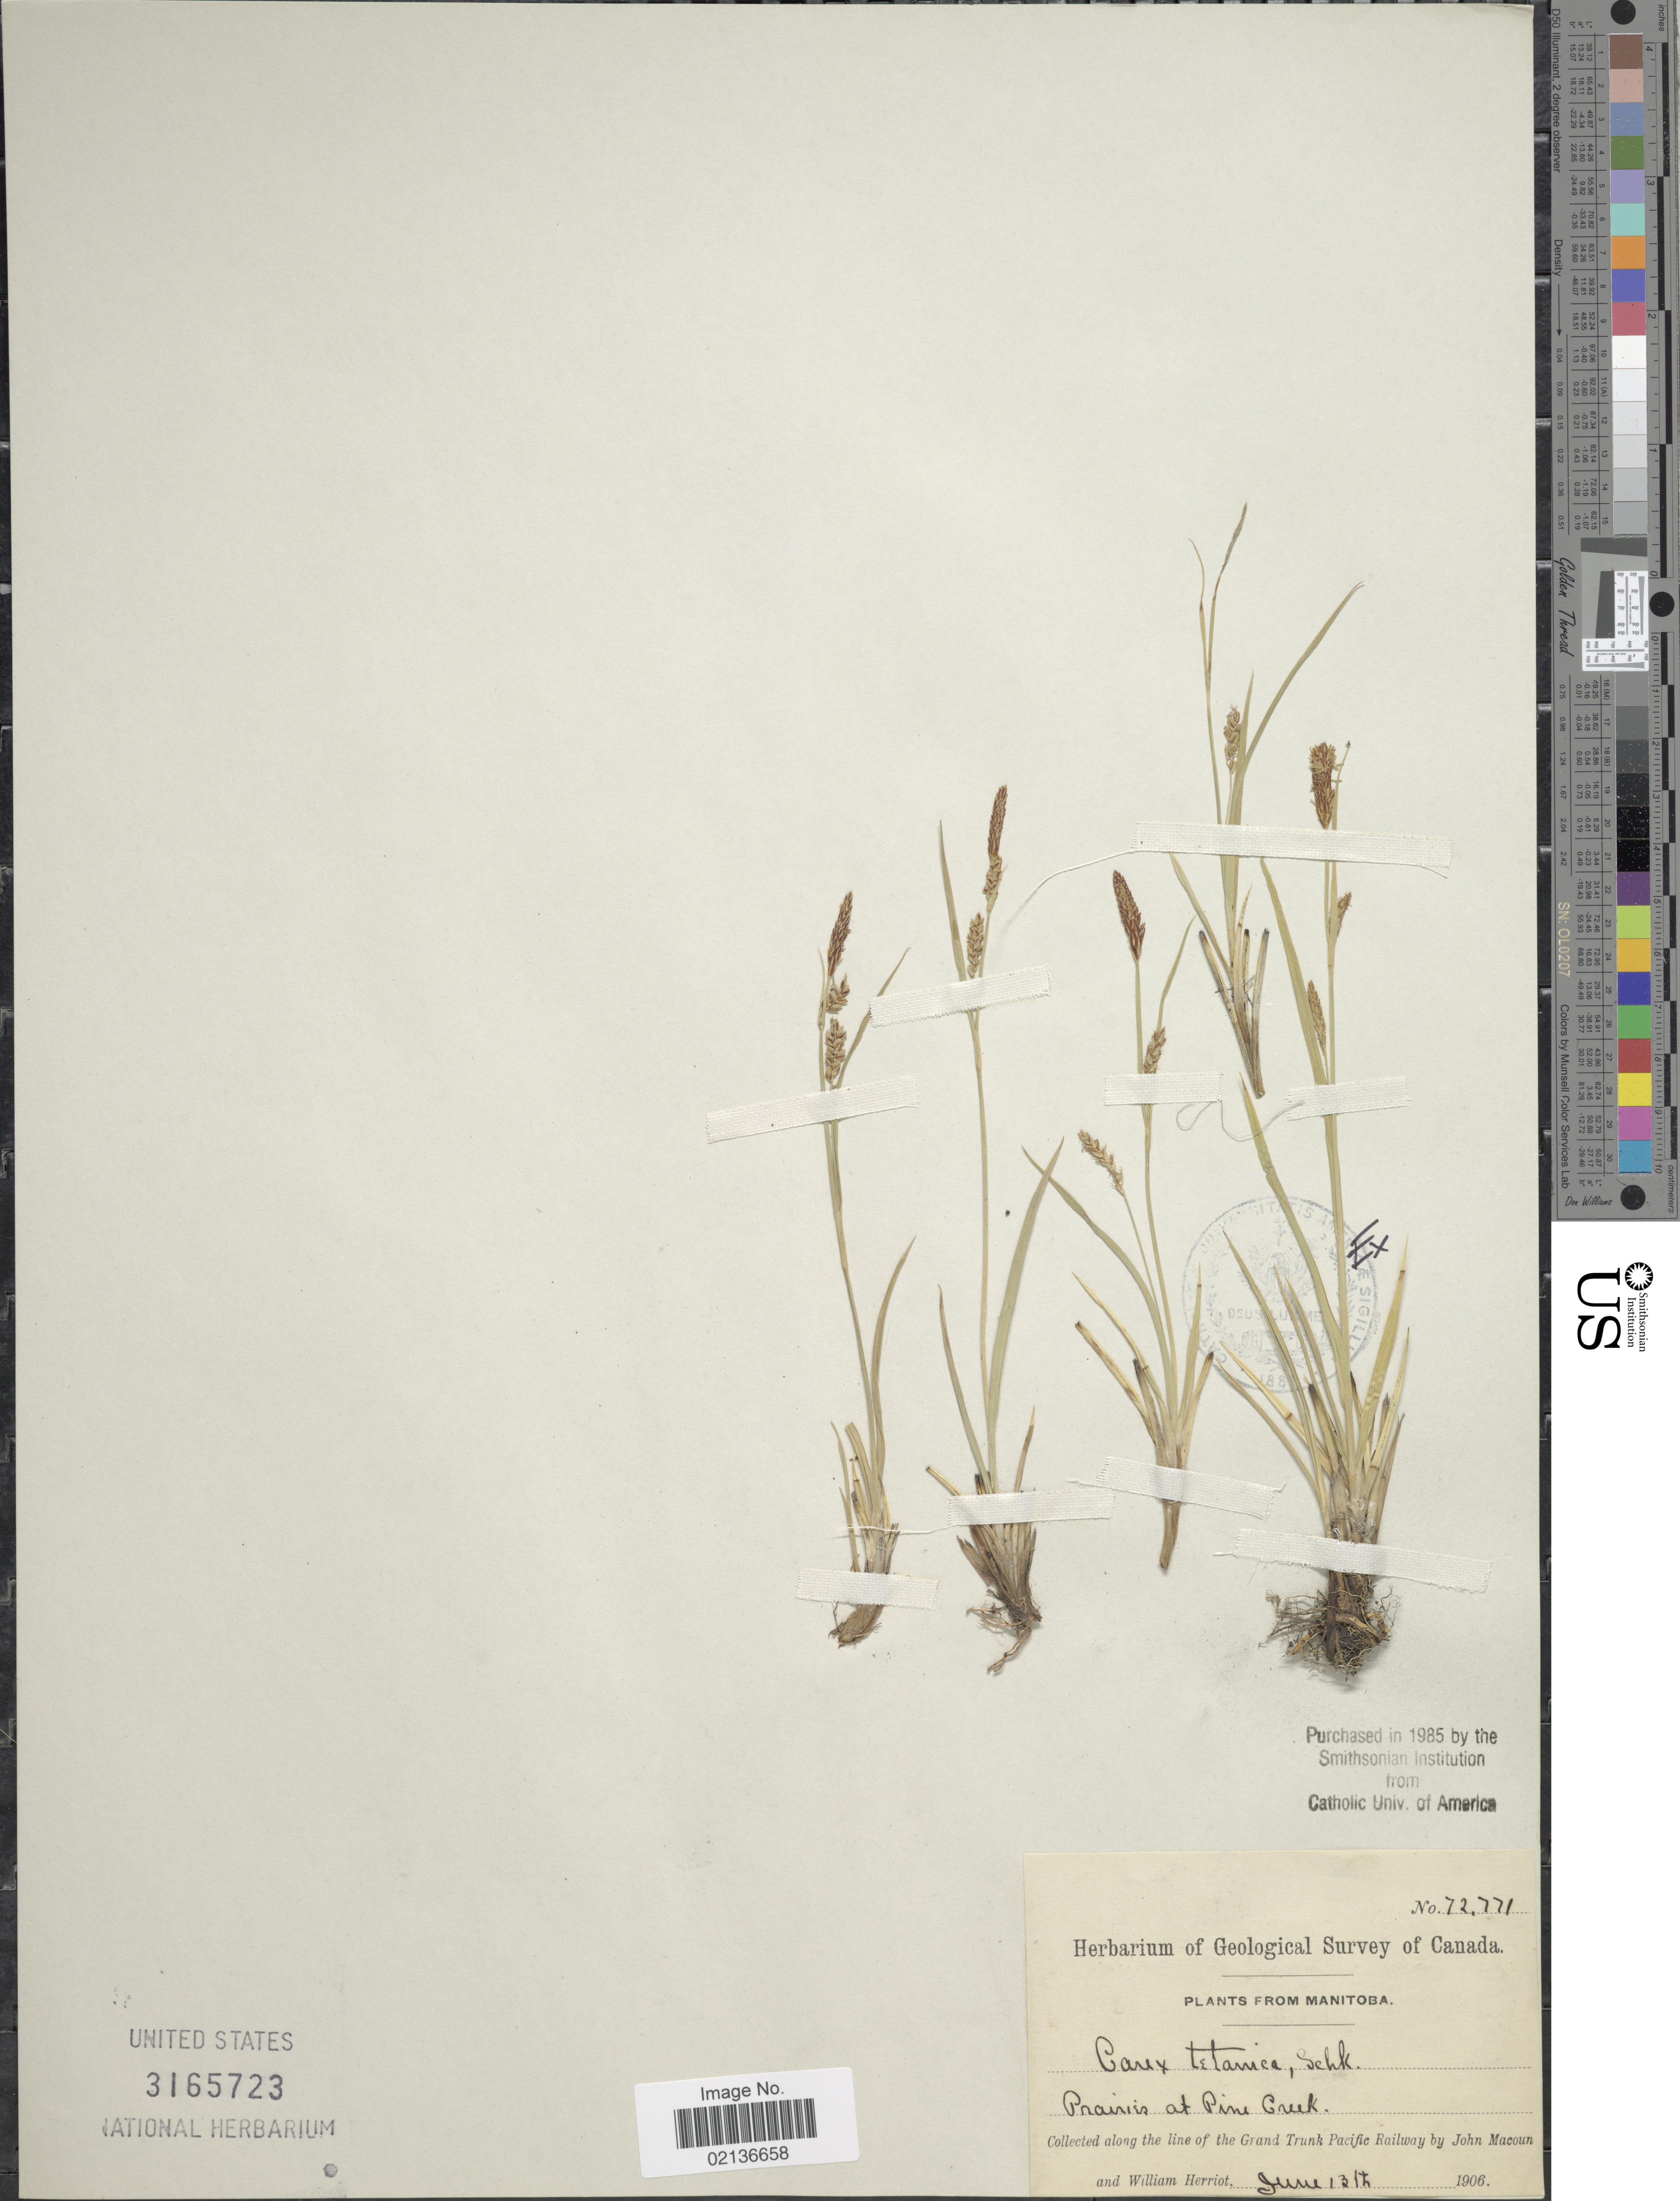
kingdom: Plantae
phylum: Tracheophyta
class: Liliopsida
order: Poales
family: Cyperaceae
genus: Carex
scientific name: Carex tetanica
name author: Schkuhr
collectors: J. Macoun & W. Herriot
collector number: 72771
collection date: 1906-06-13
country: Canada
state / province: Manitoba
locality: Prairies at Pine Creek, along the line of the Grand Trunk Pacific Railway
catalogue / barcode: US 3165723